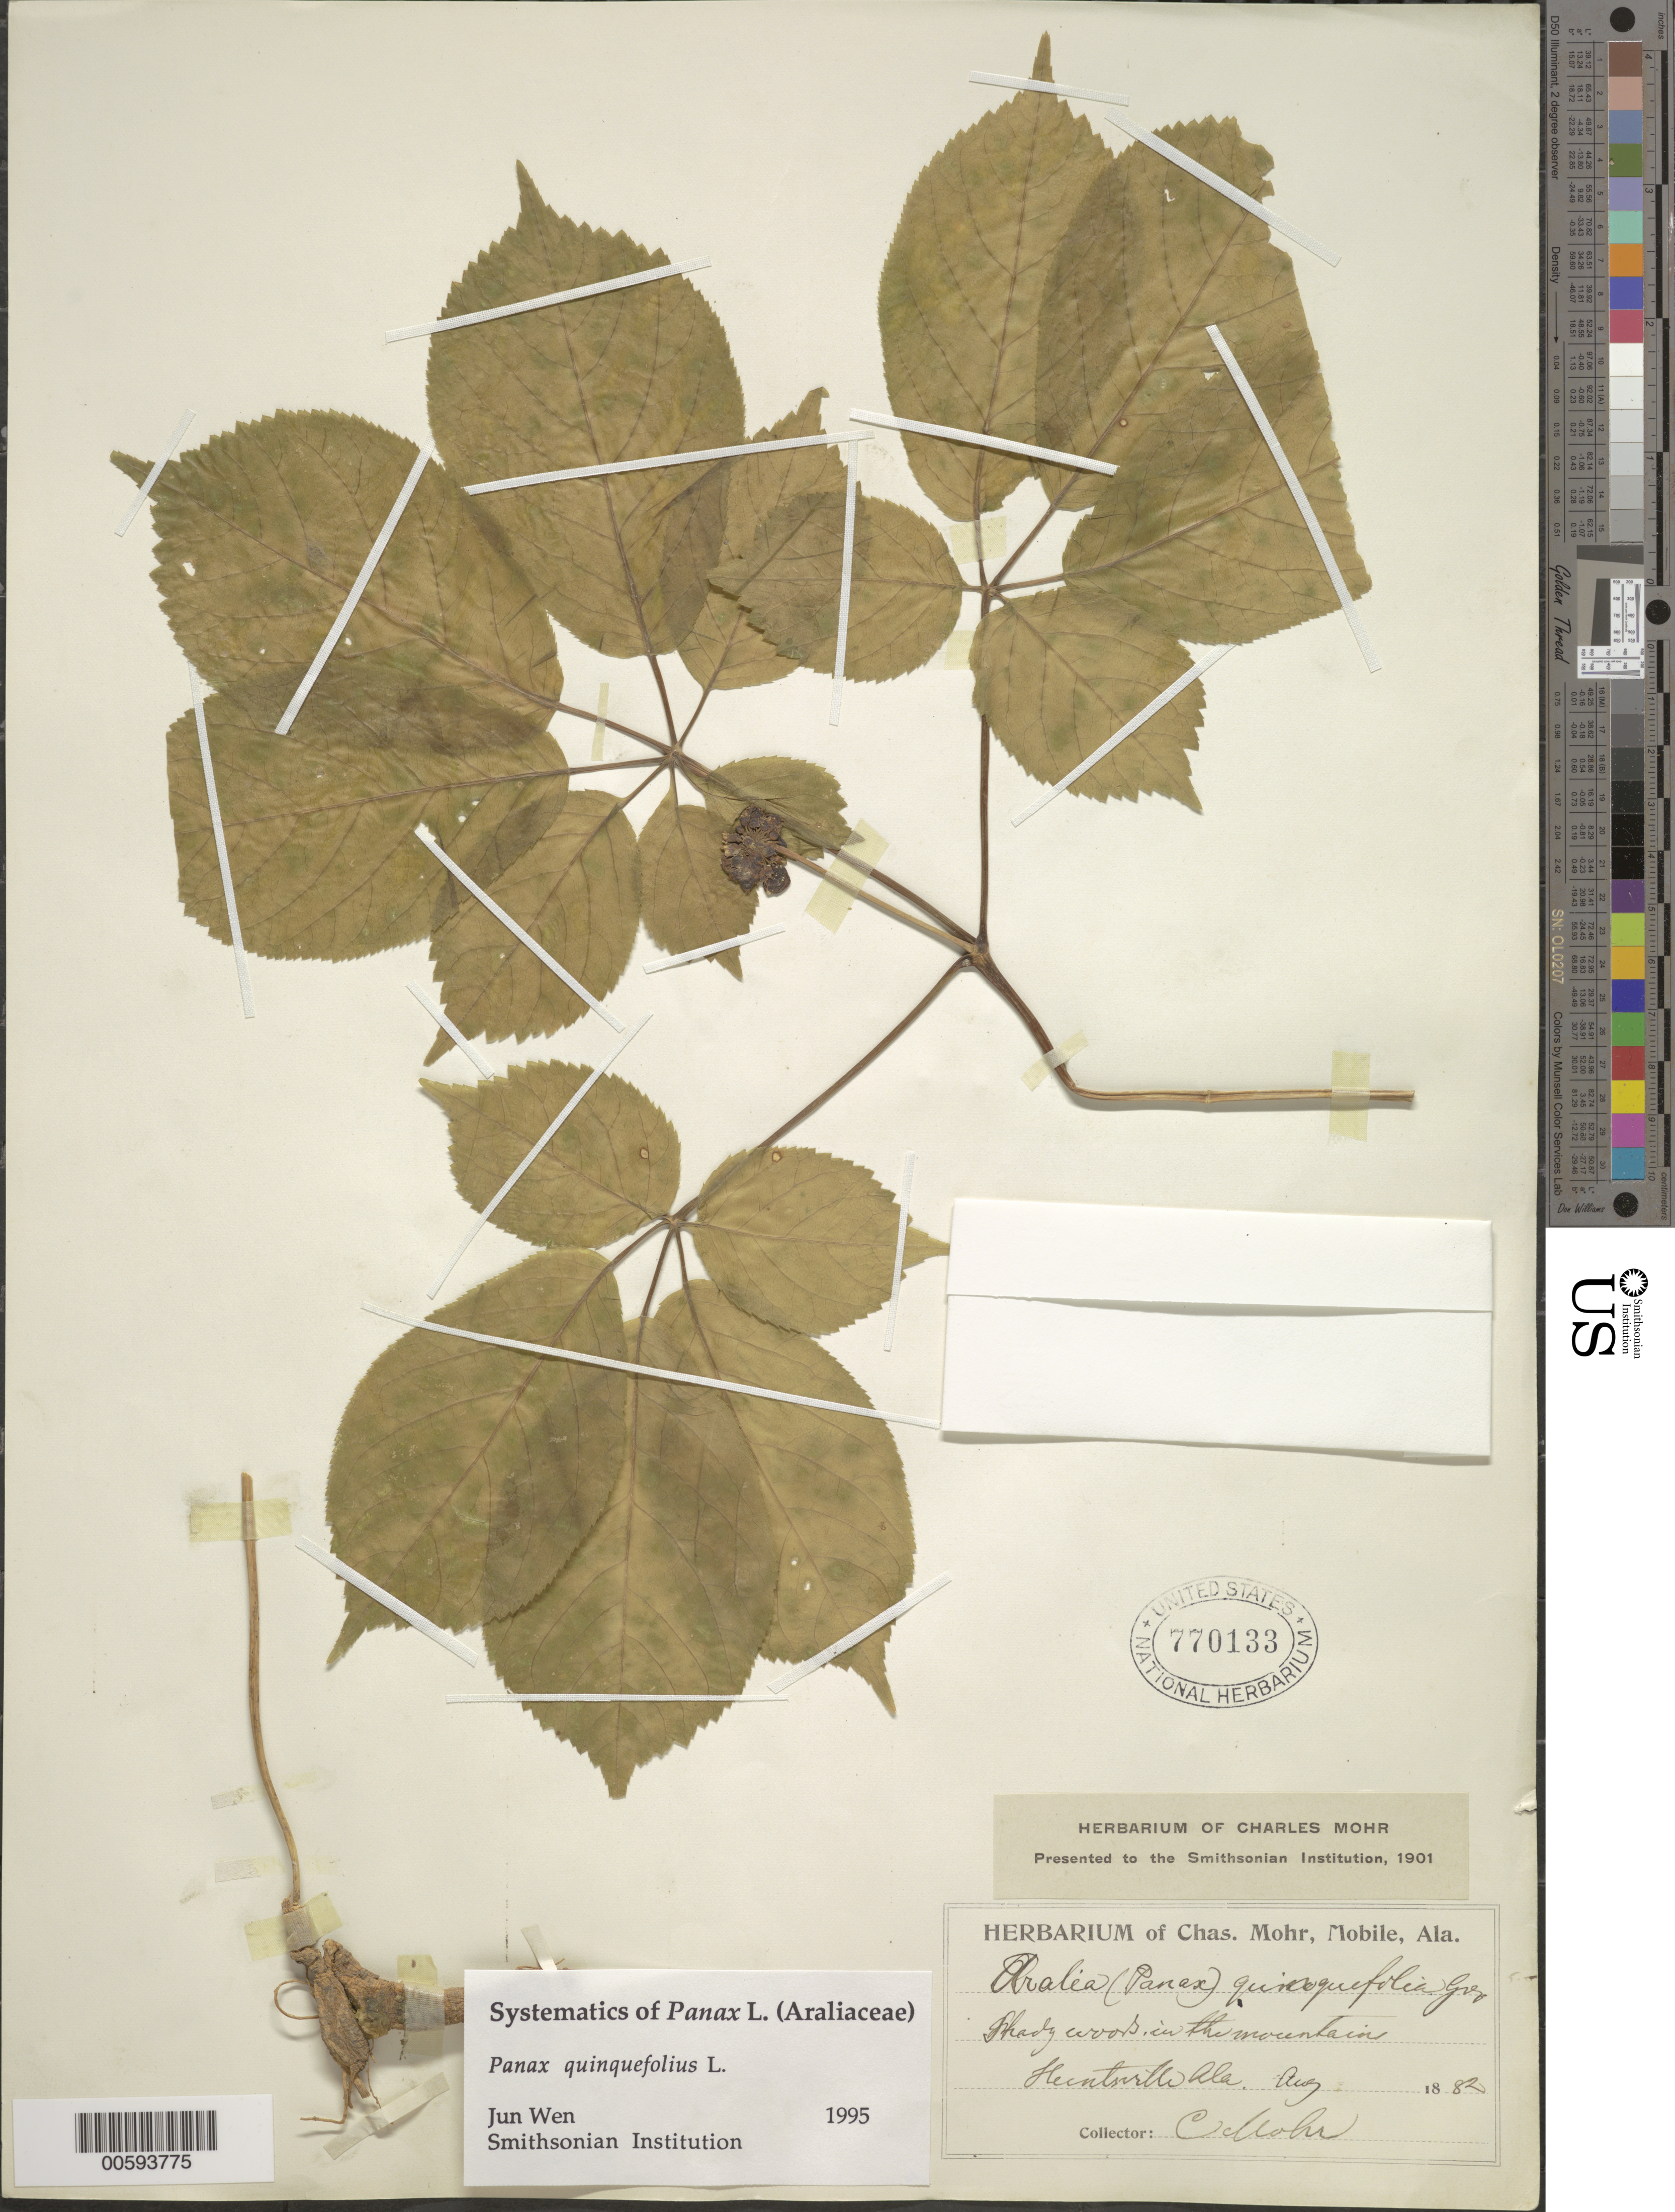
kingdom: Plantae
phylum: Tracheophyta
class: Magnoliopsida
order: Apiales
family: Araliaceae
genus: Panax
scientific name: Panax quinquefolius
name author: L.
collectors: C. T. Mohr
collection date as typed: Aug 1882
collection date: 1882-08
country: United States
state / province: Alabama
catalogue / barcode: US 770133